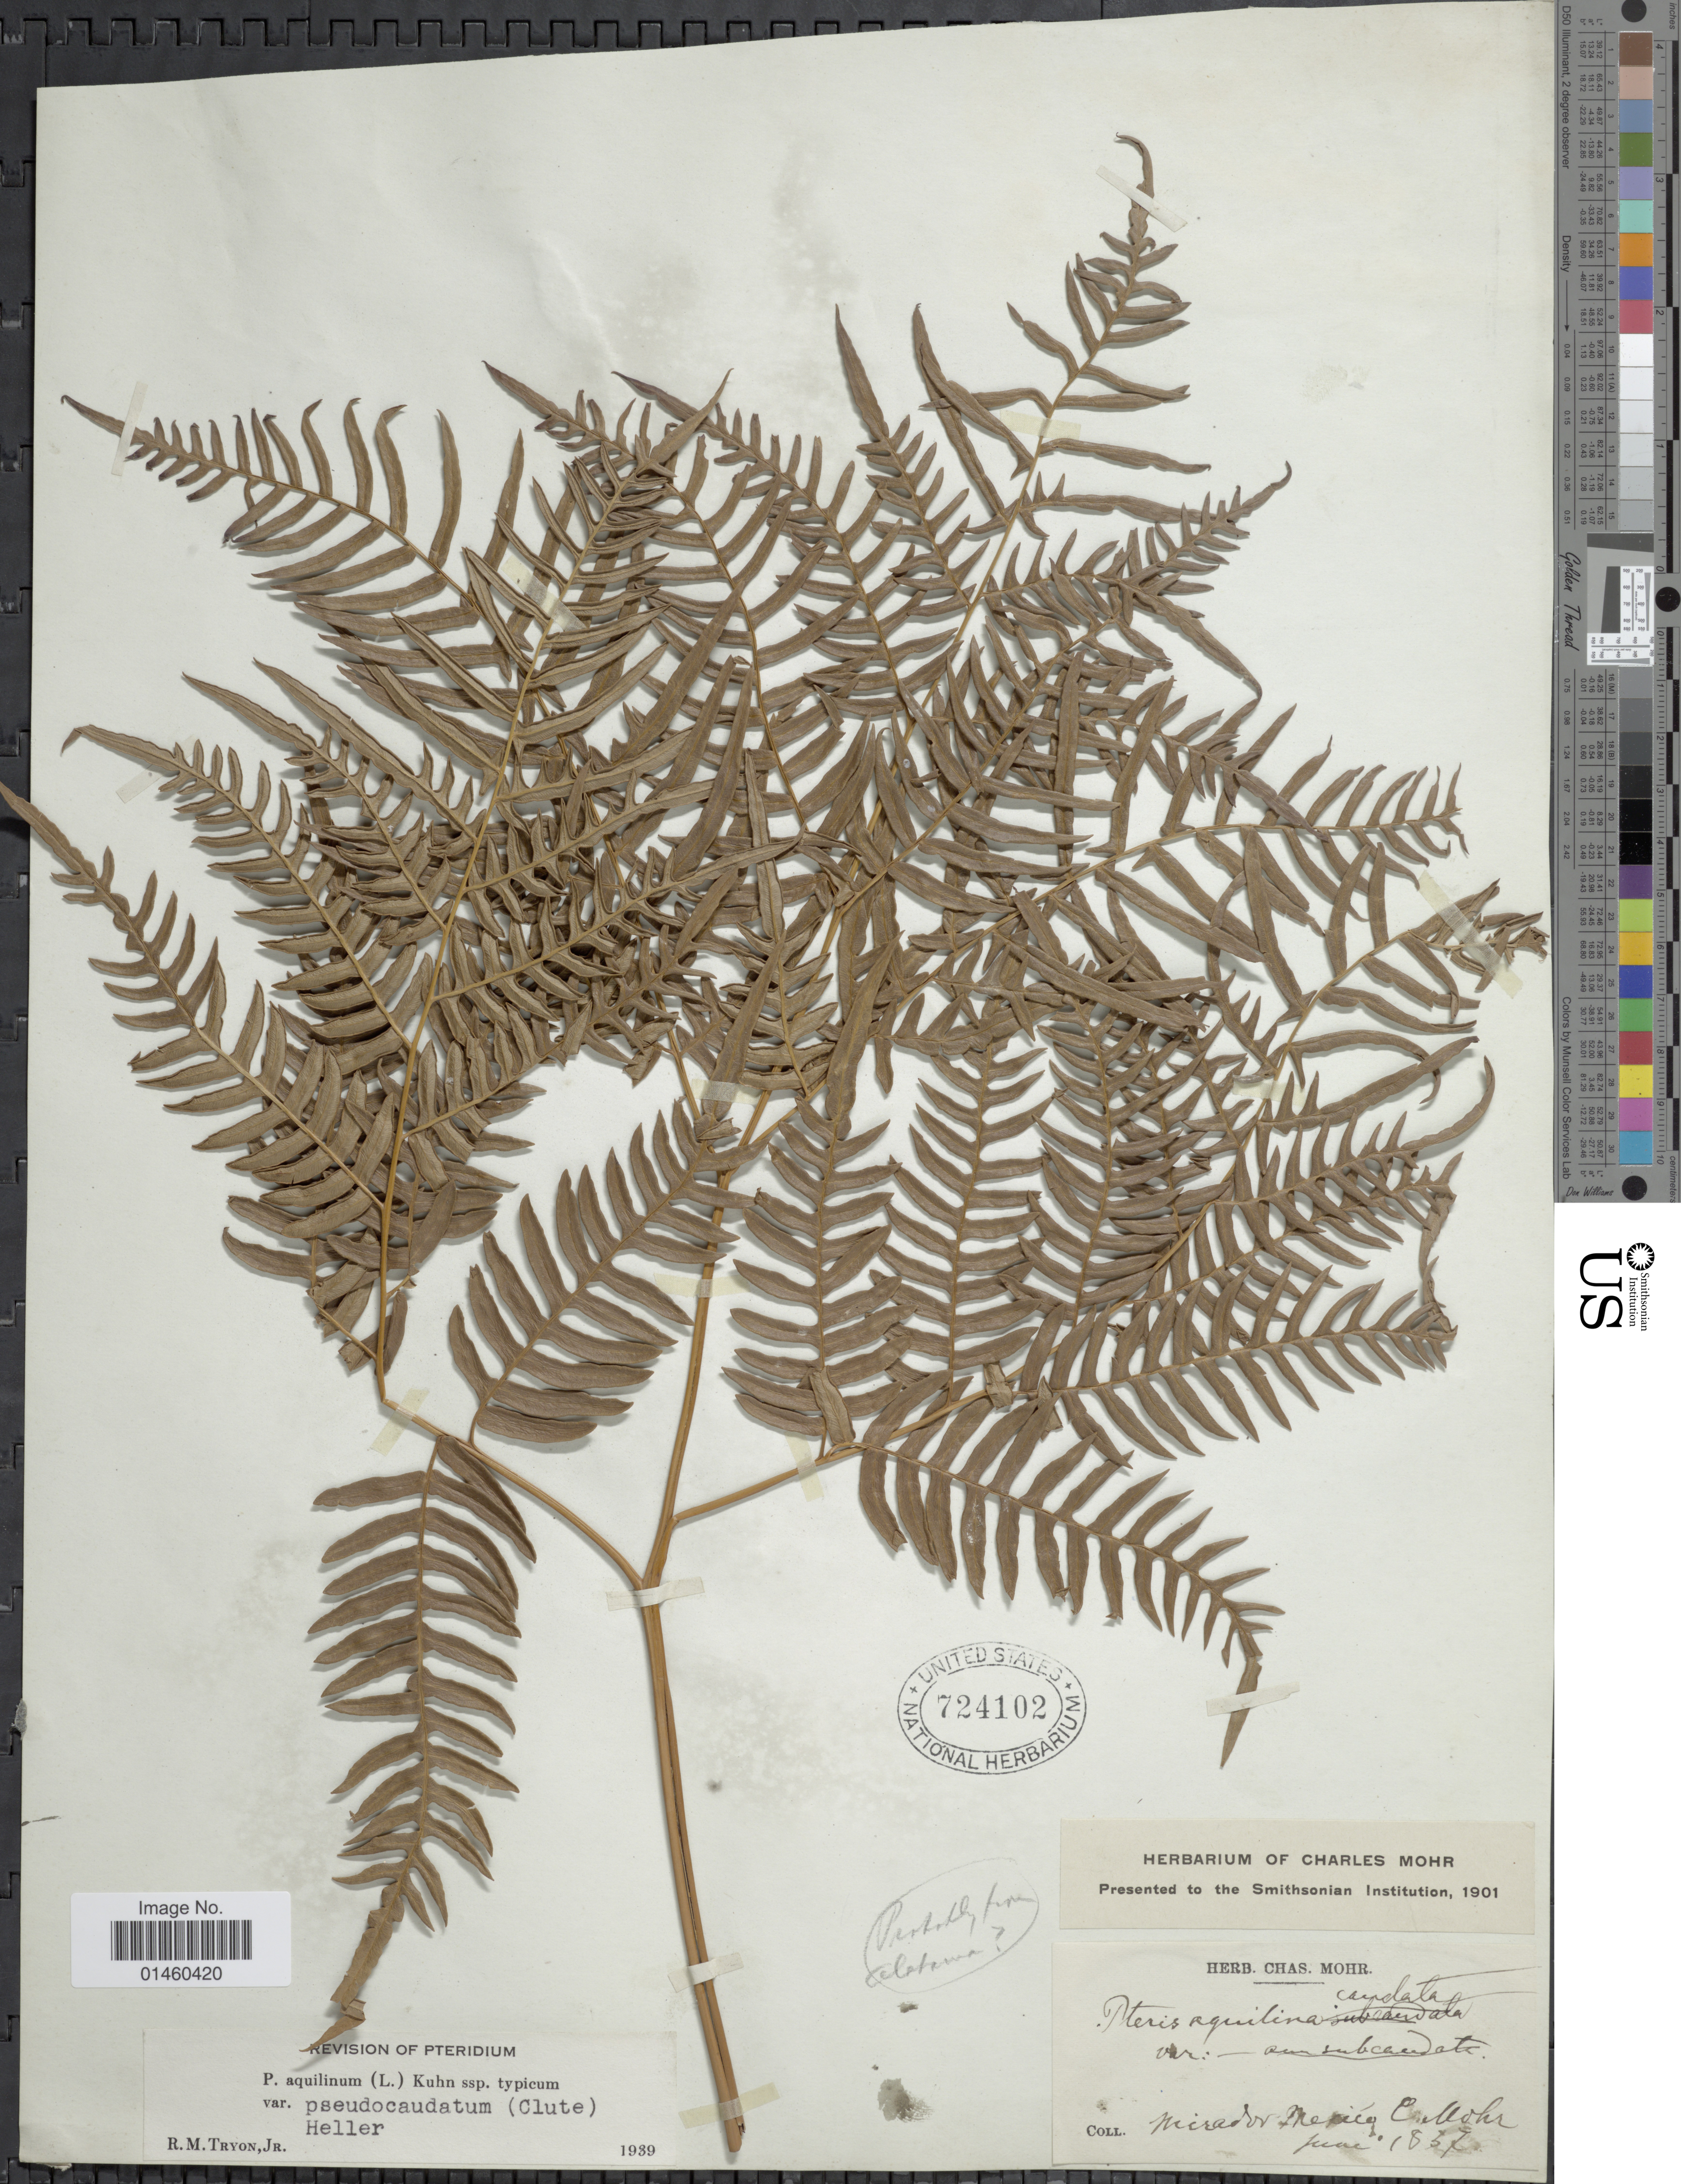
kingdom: Plantae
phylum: Tracheophyta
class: Polypodiopsida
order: Polypodiales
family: Dennstaedtiaceae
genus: Pteridium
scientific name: Pteridium aquilinum var. pseudocaudatum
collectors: C. T. Mohr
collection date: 1857-06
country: Mexico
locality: Mirador, Mexico.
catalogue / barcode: US 724102